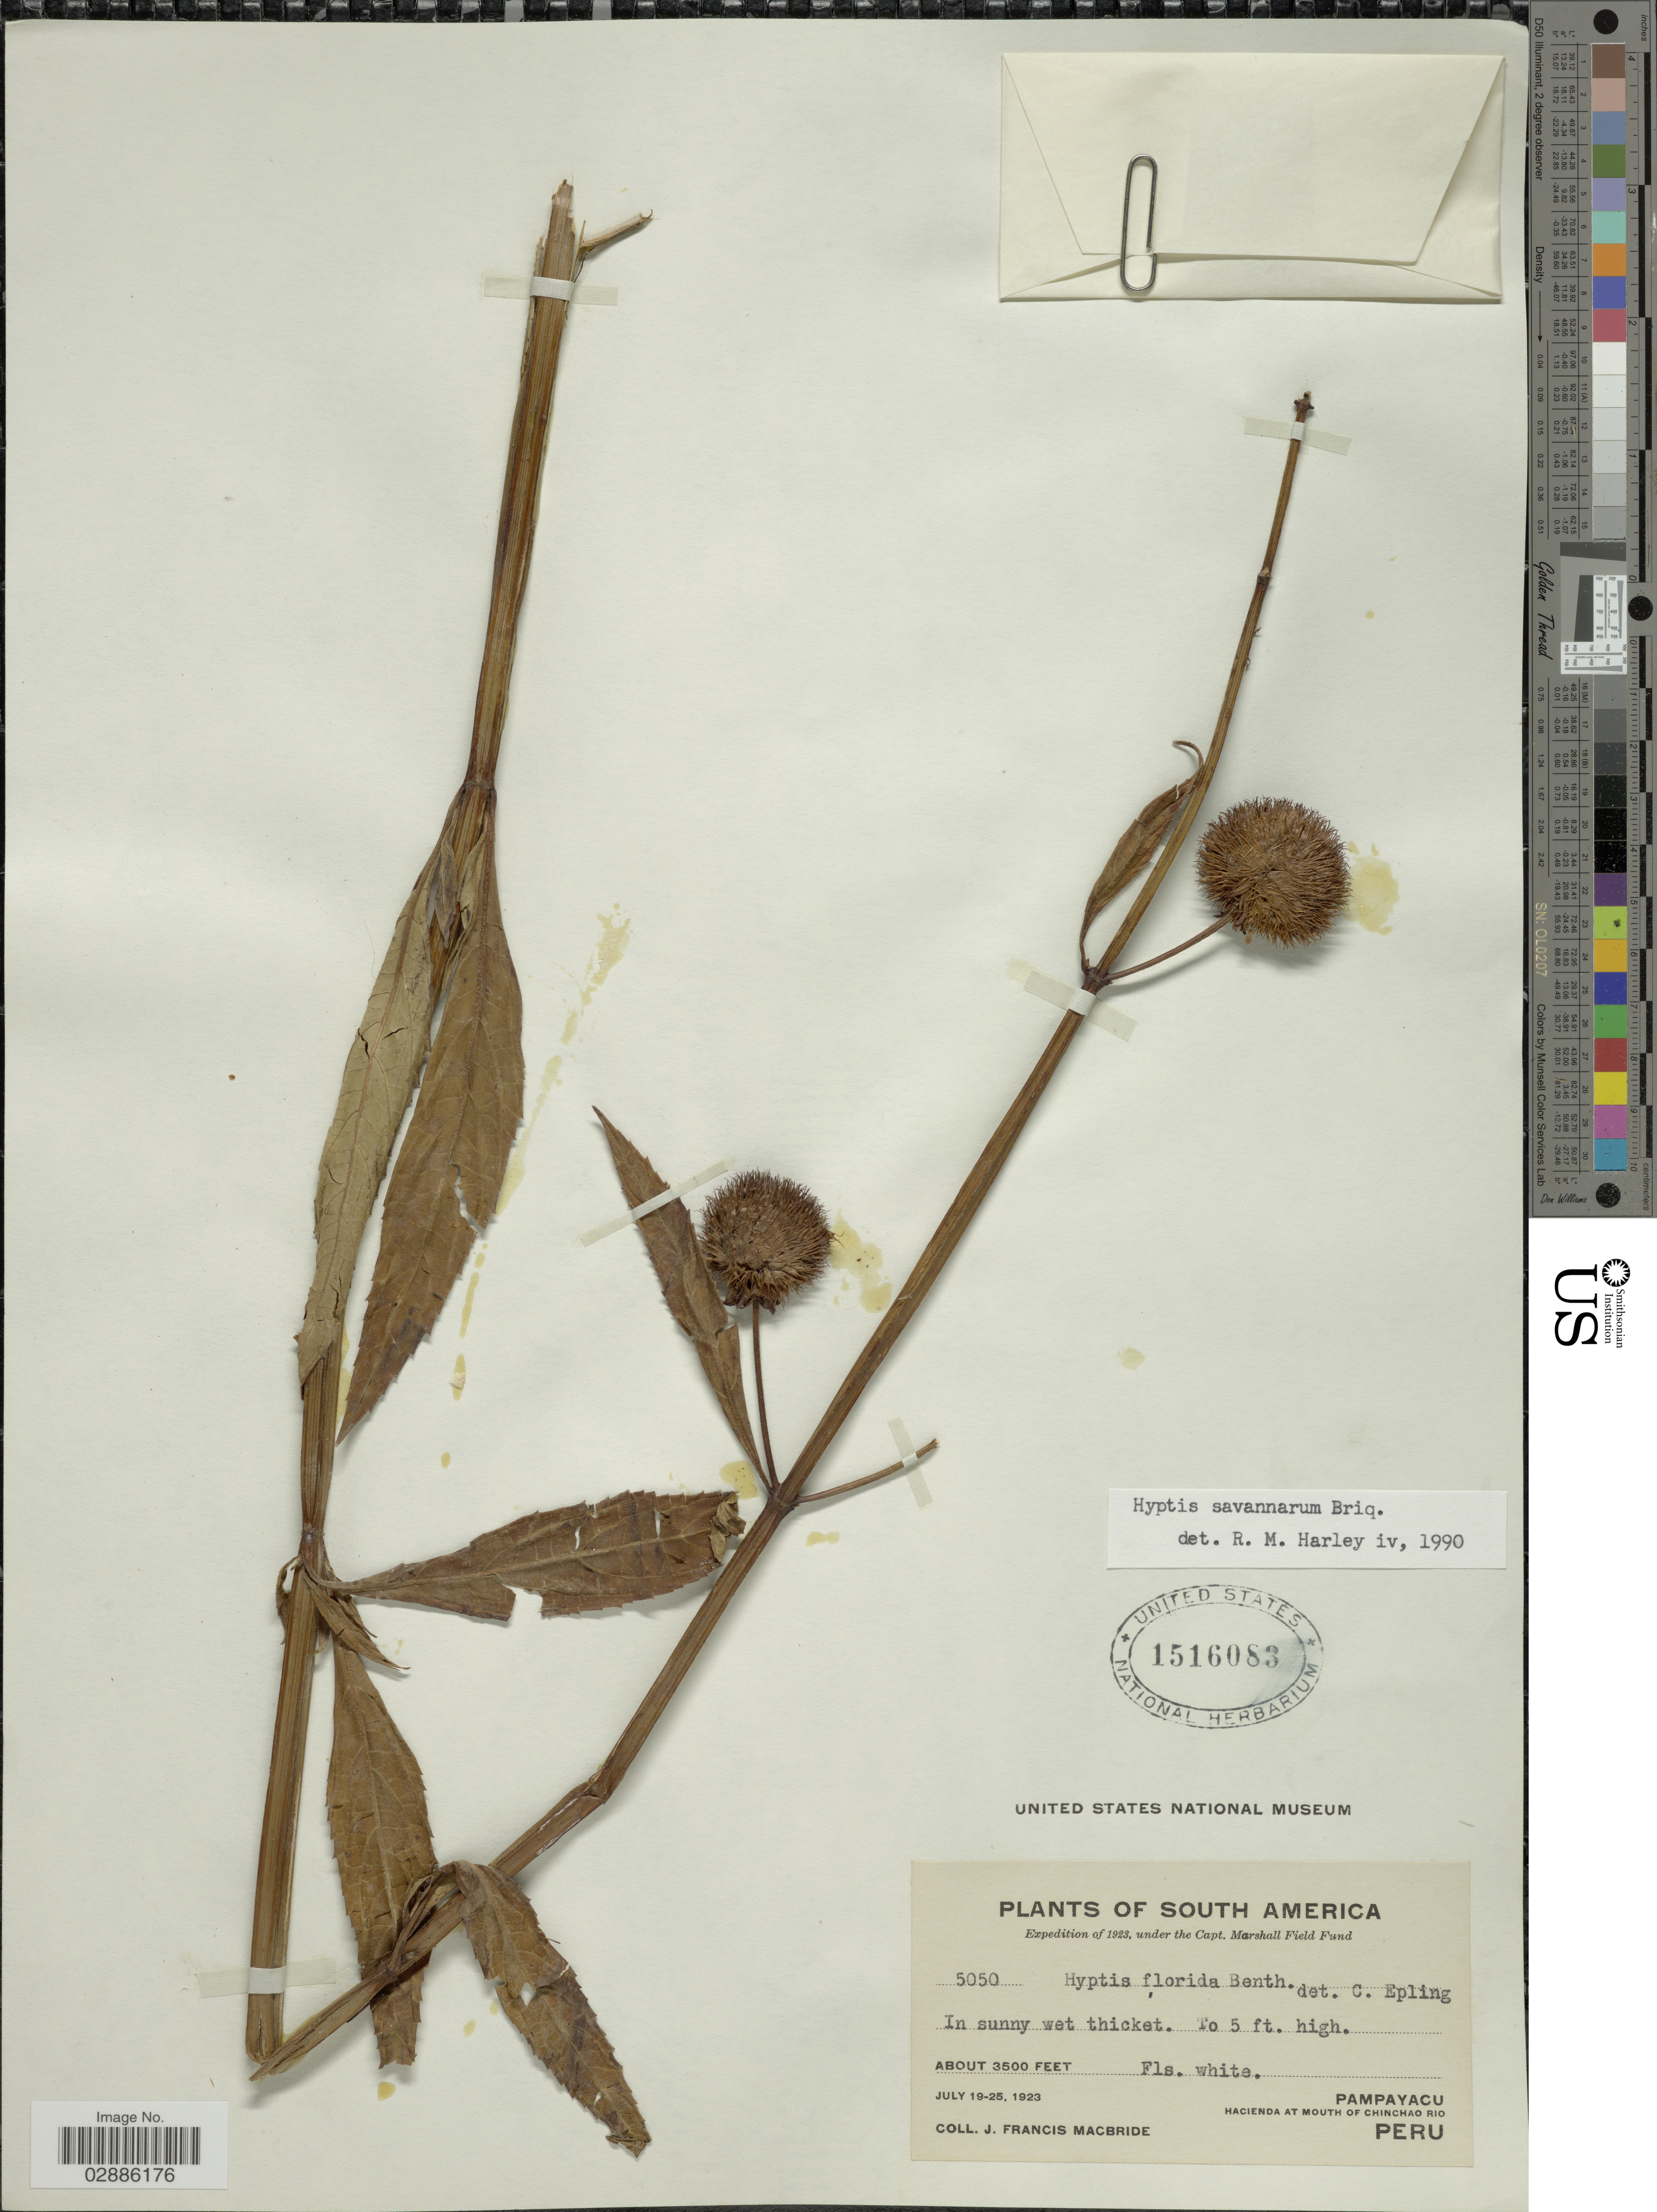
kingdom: Plantae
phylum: Tracheophyta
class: Magnoliopsida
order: Lamiales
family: Lamiaceae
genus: Hyptis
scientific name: Hyptis savannarum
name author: Briq.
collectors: J. F. Macbride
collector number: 5050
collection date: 1923-07-19/1923-07-25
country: Peru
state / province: San Martín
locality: Pampayacu, Hacienda at mouth of Chinchao Rio.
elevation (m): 1067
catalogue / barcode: US 1516083